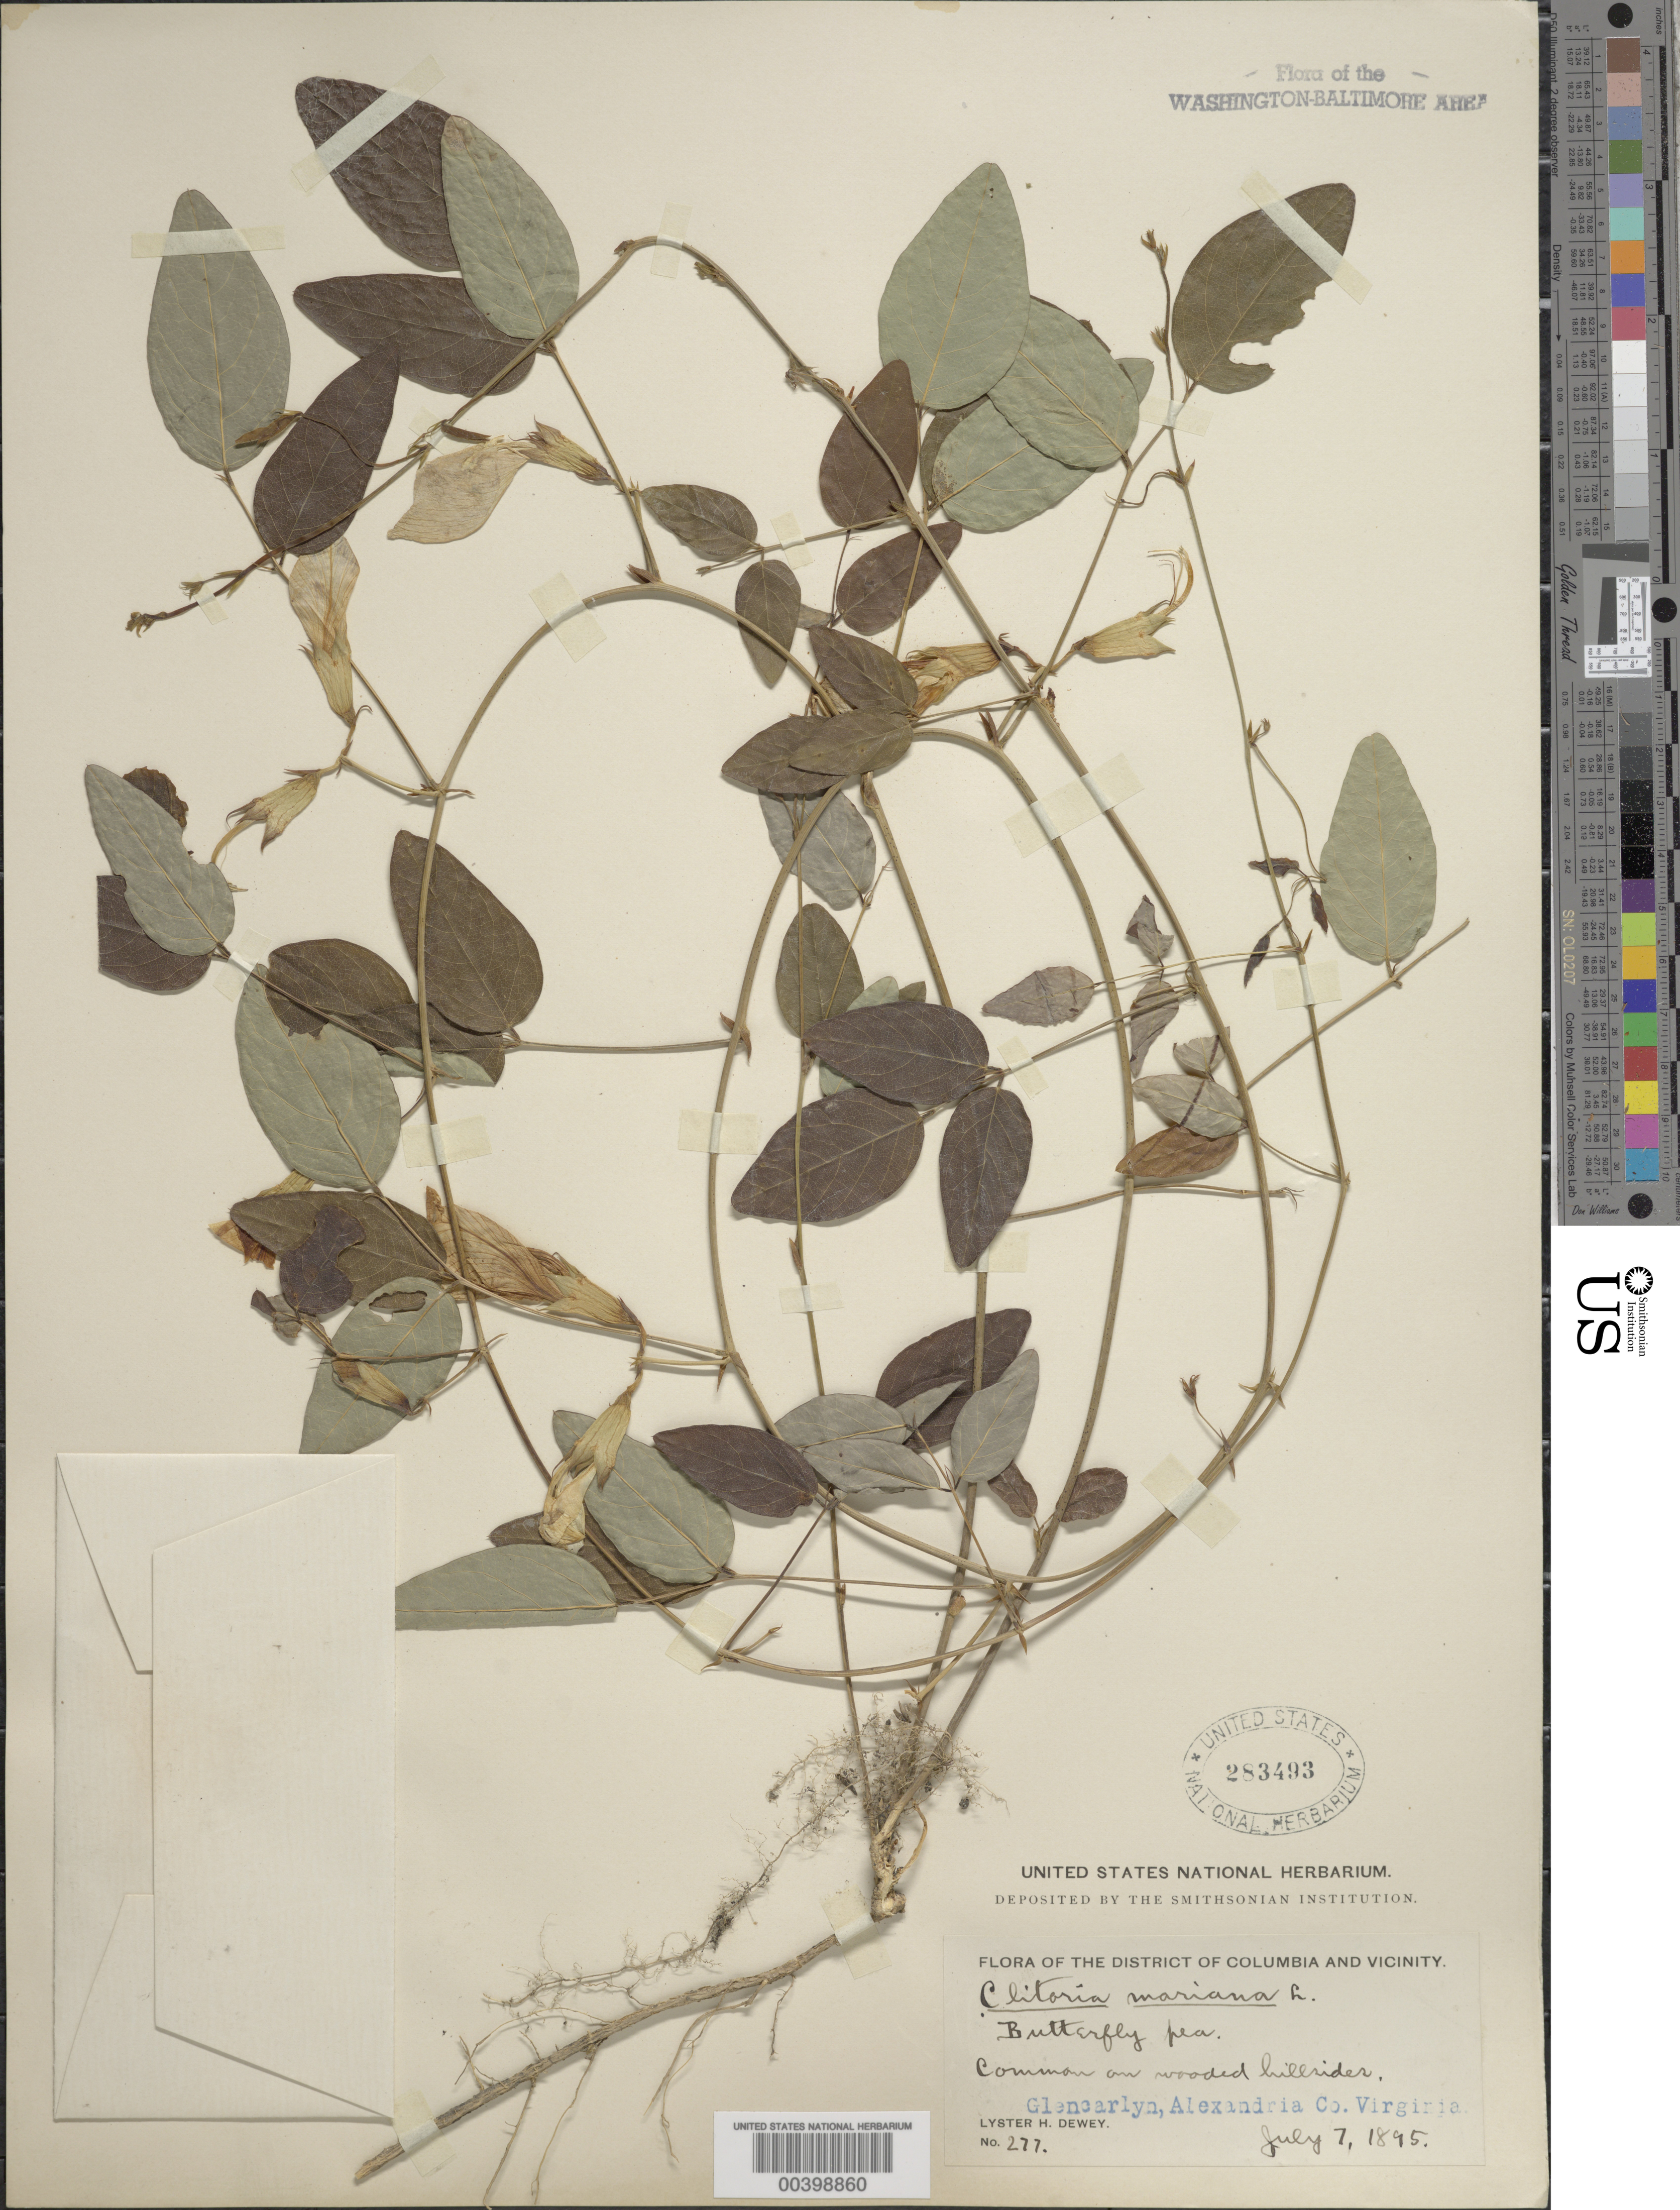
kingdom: Plantae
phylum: Tracheophyta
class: Magnoliopsida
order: Fabales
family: Fabaceae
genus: Clitoria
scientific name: Clitoria mariana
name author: L.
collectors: L. H. Dewey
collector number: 277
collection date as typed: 07 Jul 1895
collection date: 1895-07-07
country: United States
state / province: Virginia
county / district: Arlington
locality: Glencarlyn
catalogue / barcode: US 283493